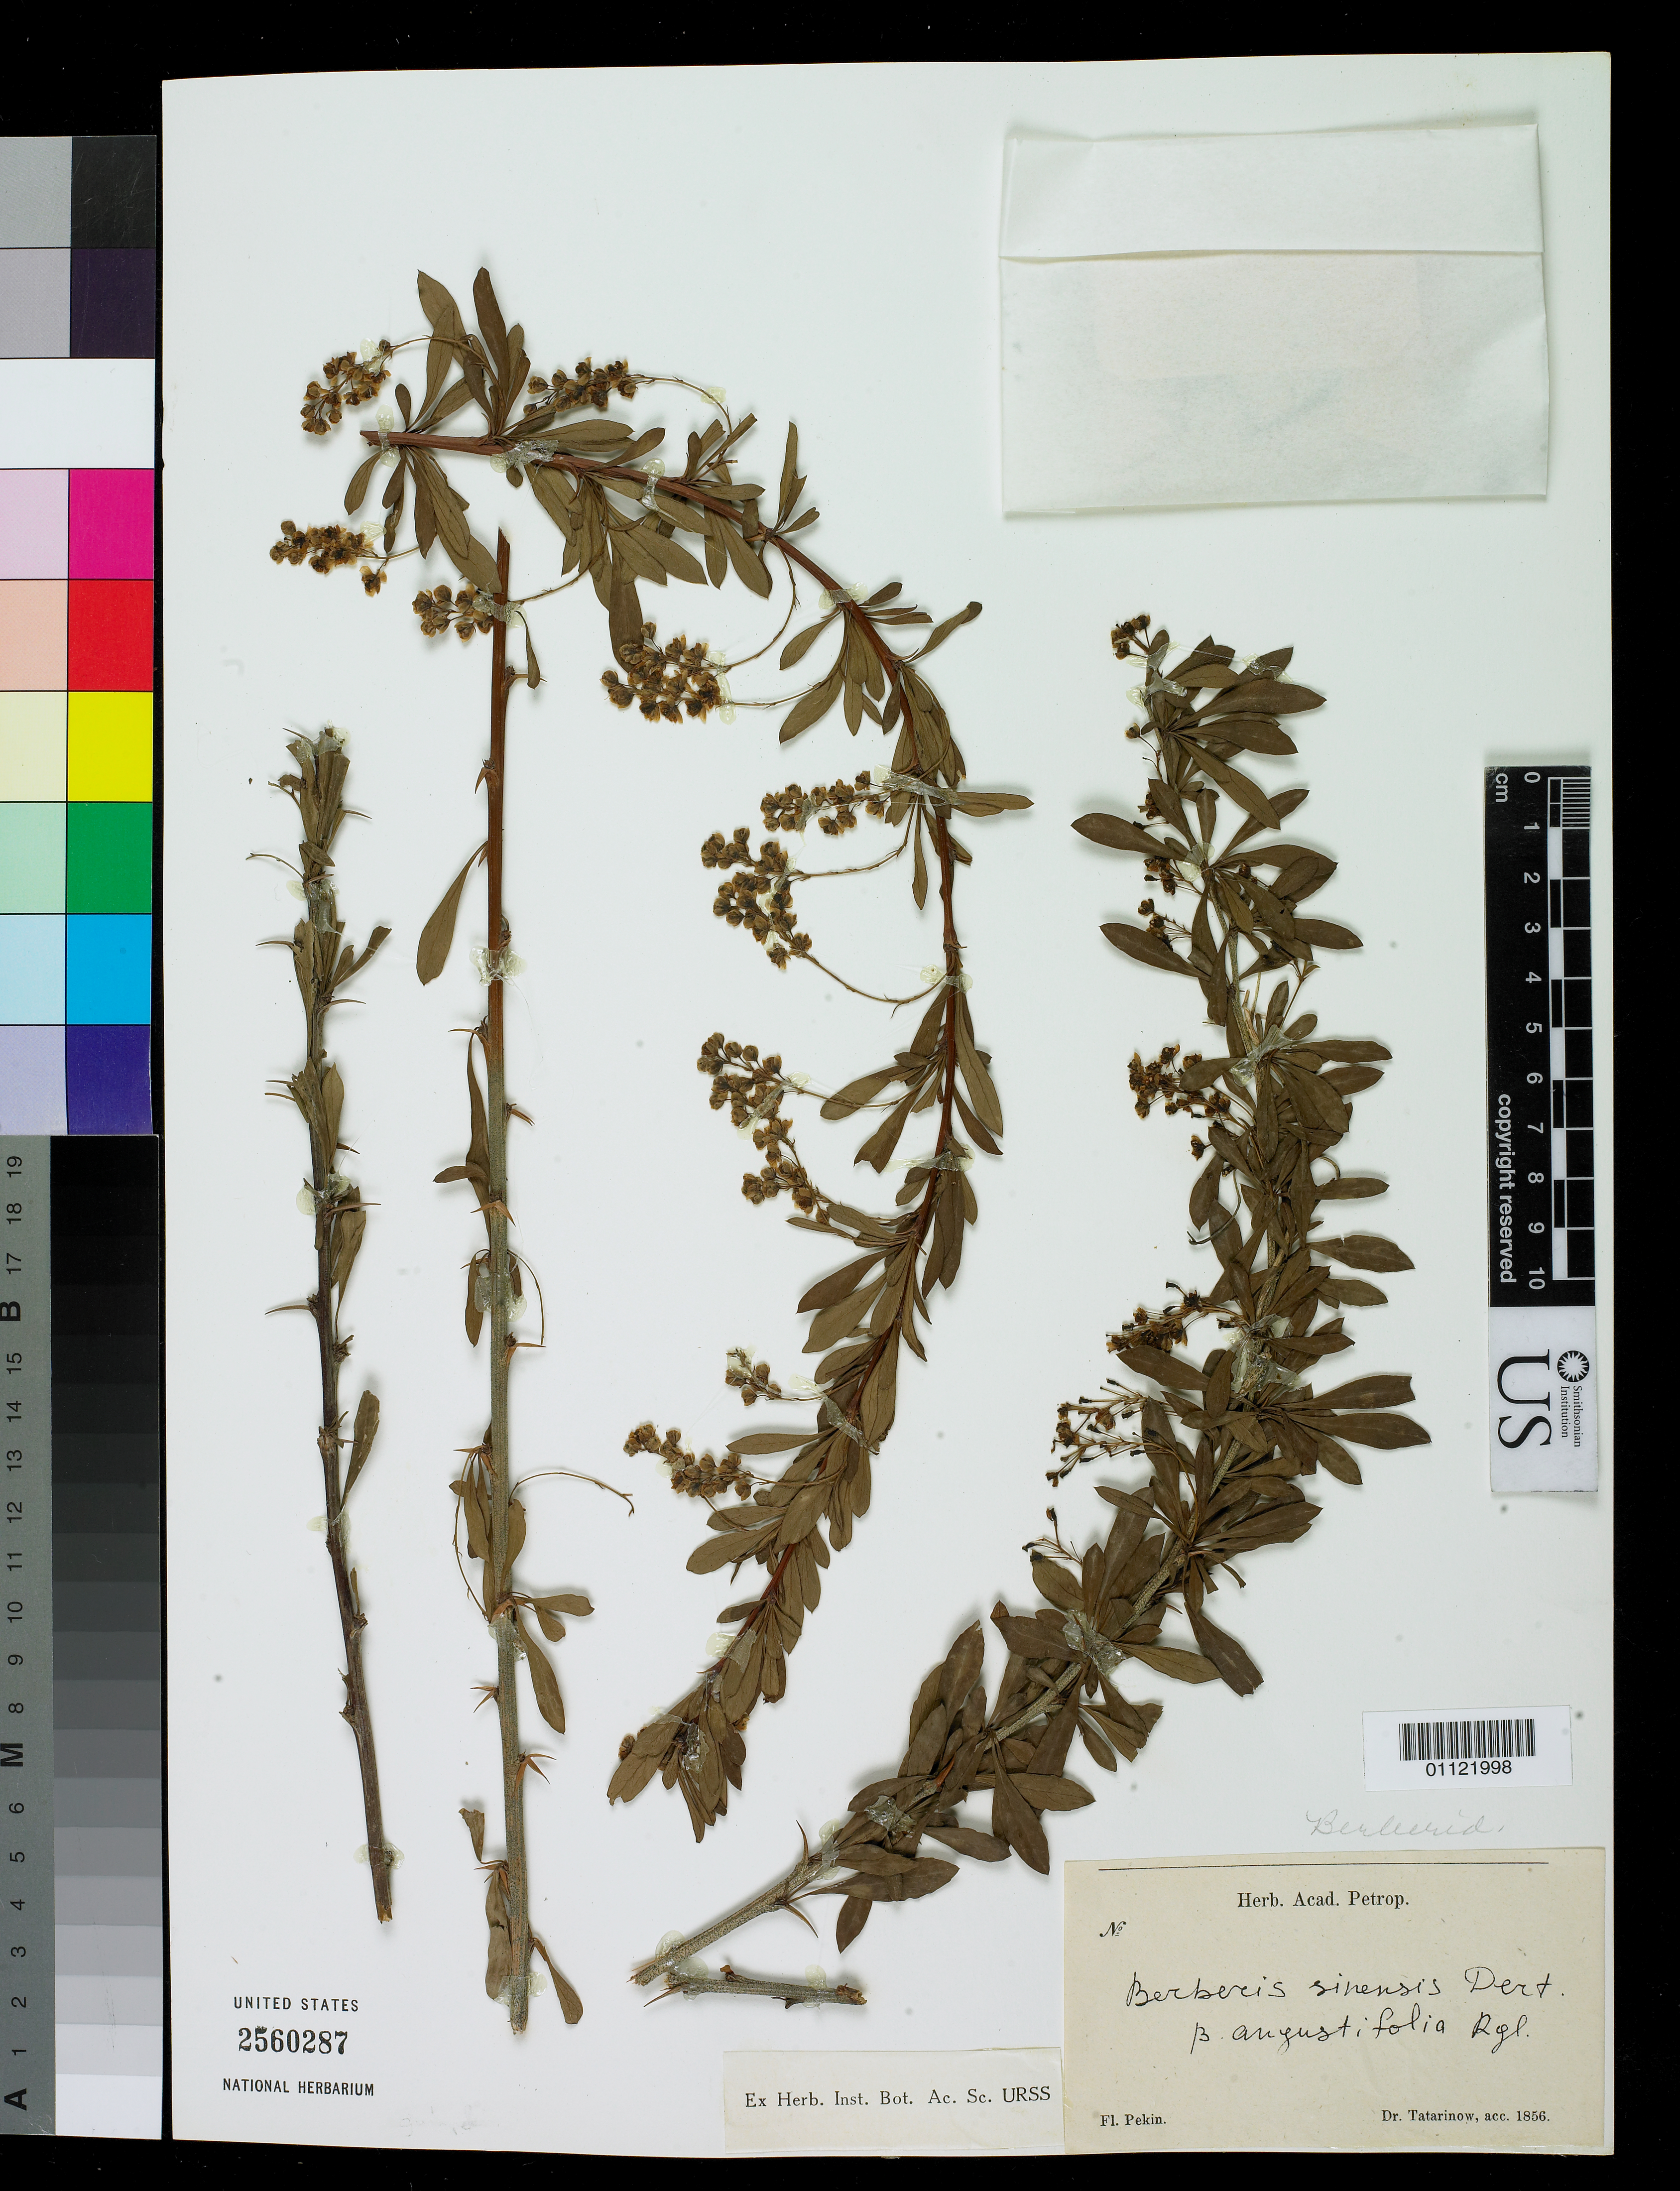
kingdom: Plantae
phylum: Tracheophyta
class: Magnoliopsida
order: Ranunculales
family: Berberidaceae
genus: Berberis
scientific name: Berberis sinensis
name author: Desf.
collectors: -. Tatarinow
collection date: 1856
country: China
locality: Fl. Pekin.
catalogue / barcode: US 2560287